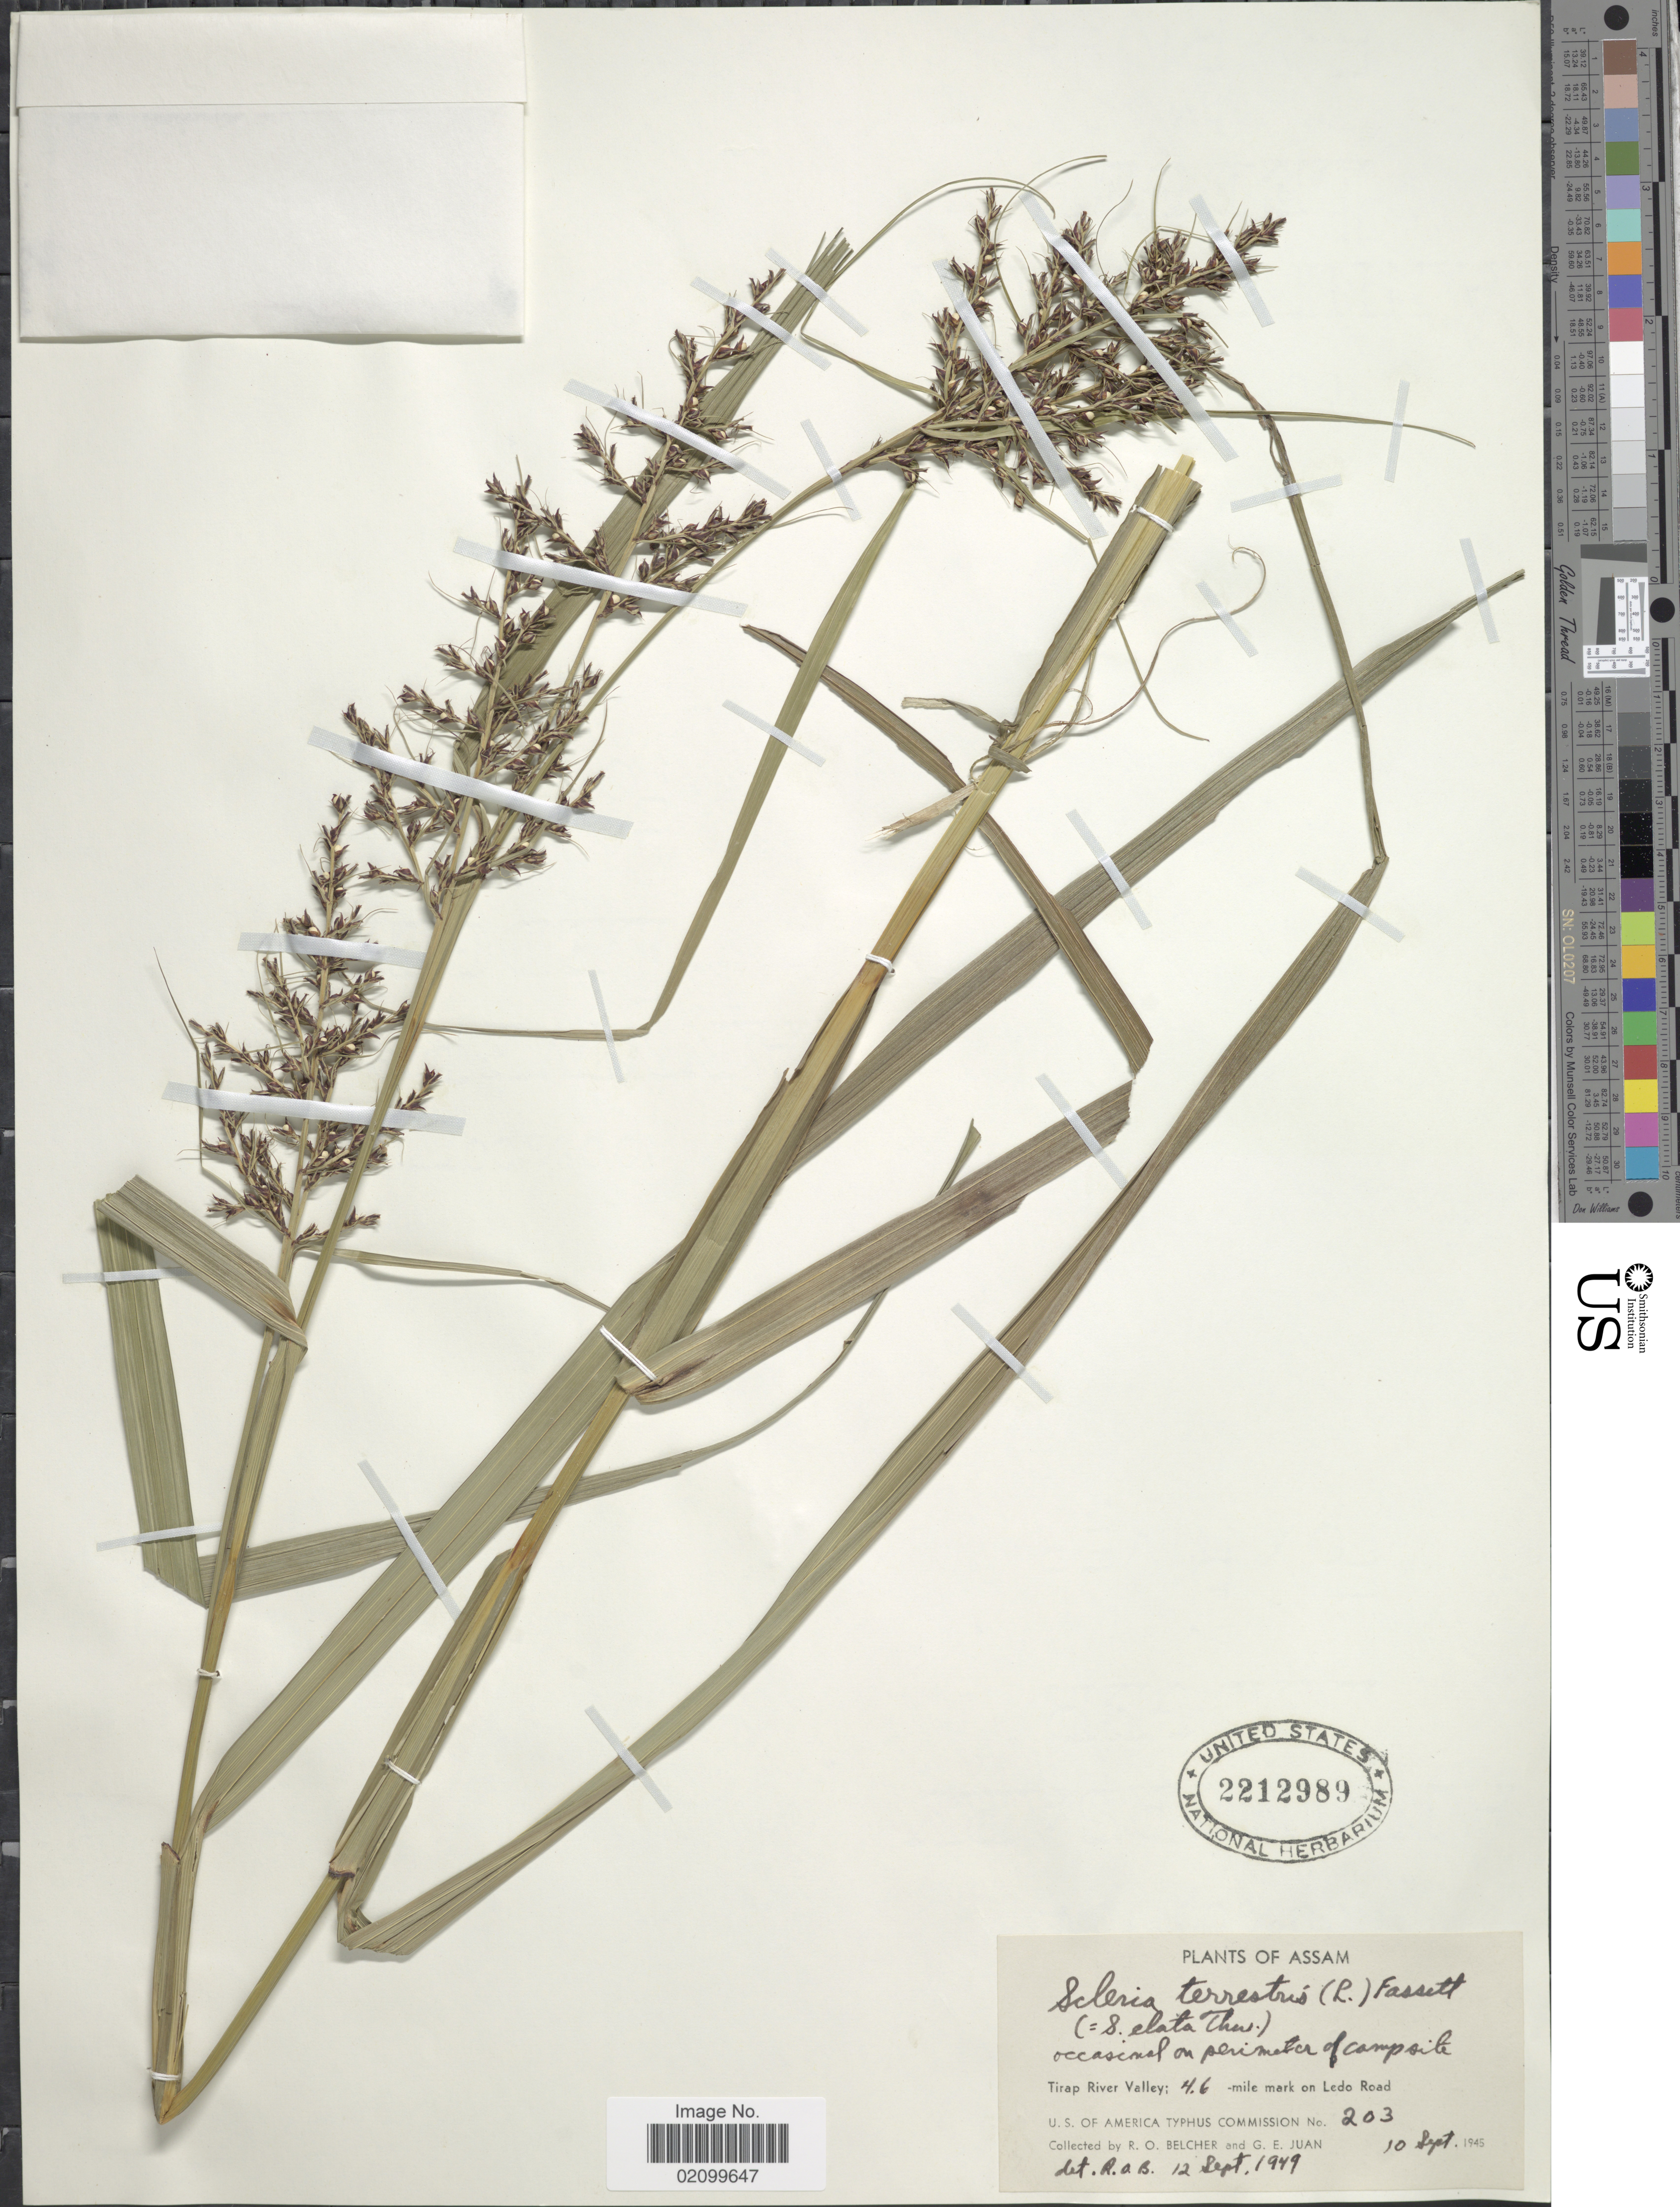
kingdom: Plantae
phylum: Tracheophyta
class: Liliopsida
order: Poales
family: Cyperaceae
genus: Scleria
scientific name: Scleria terrestris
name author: (L.) Fassett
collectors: R. Belcher & G. Juan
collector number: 203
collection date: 1945-09-10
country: India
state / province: Assam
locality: Tirap River Valley; 4.6 - mile mark on Ledo Road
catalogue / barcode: US 2212989